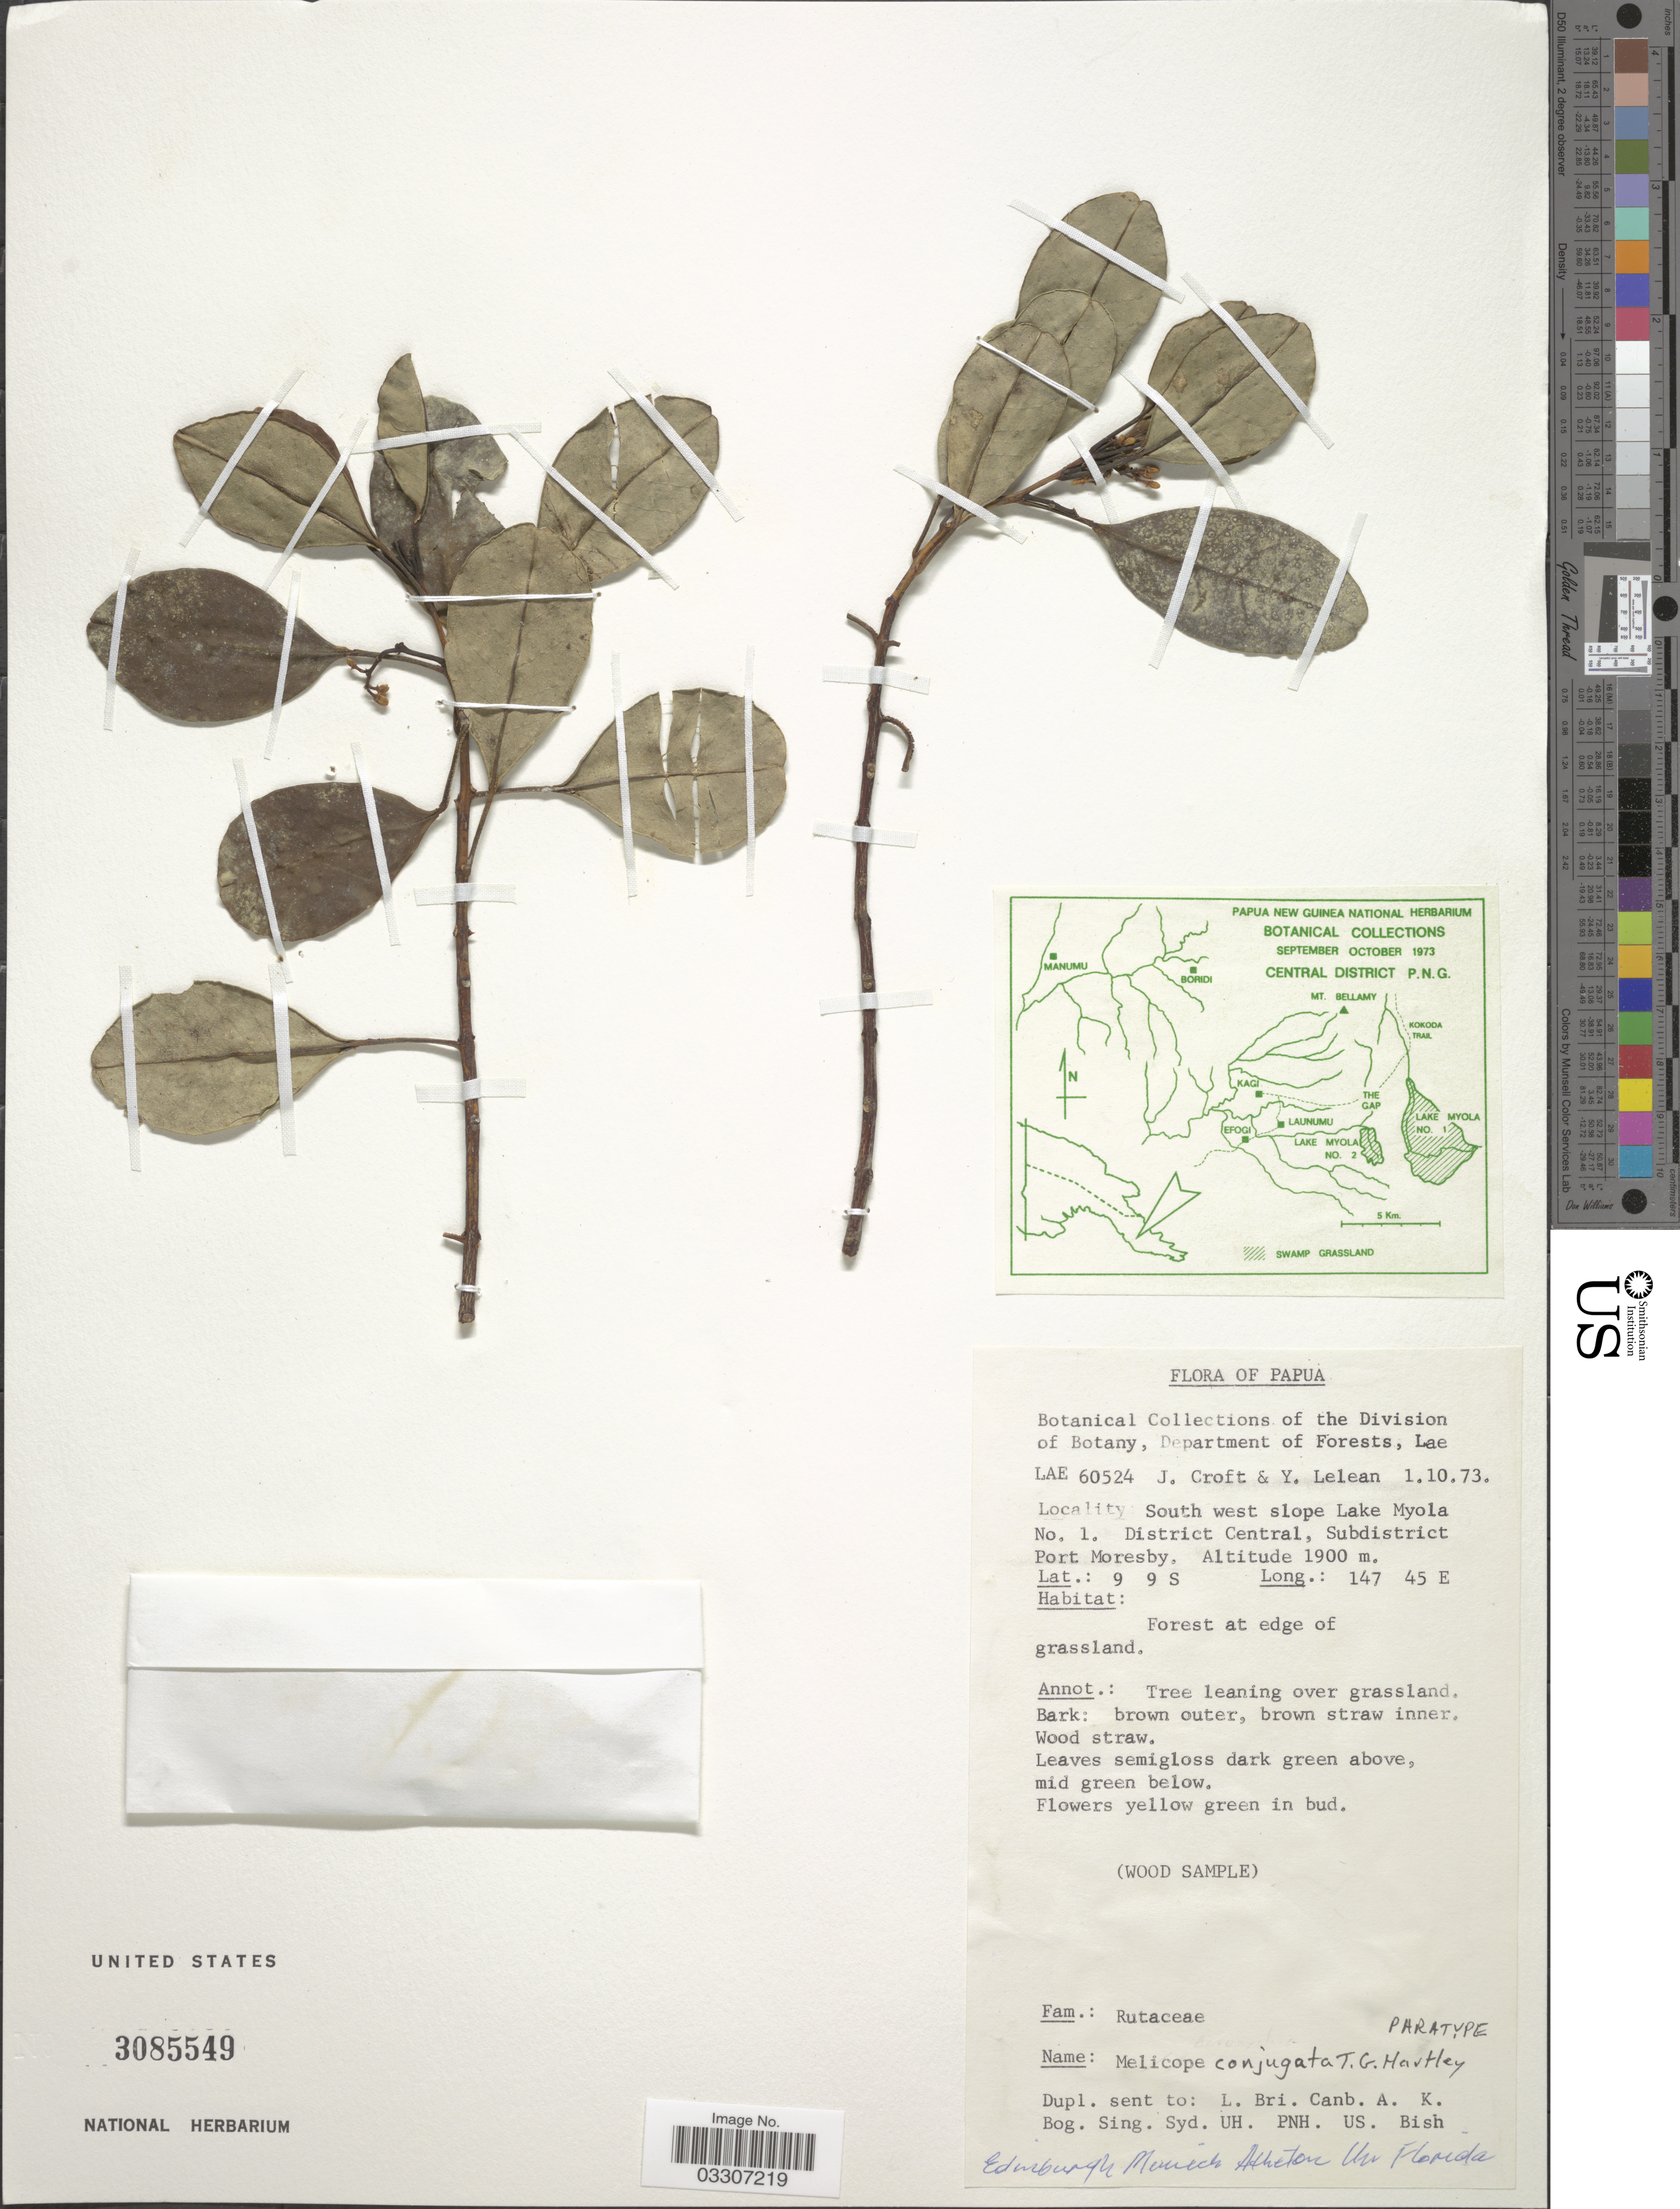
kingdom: Plantae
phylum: Tracheophyta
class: Magnoliopsida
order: Sapindales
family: Rutaceae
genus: Melicope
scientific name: Melicope conjugata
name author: T.G. Hartley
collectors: J. R. Croft & Y. Lelean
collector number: LAE 60524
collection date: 1973-10-01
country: Papua New Guinea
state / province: Central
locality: Papua. South west slope Lake Myola No. 1. District Central, Subdistrict Port Moresby.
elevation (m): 1900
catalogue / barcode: US 3085549